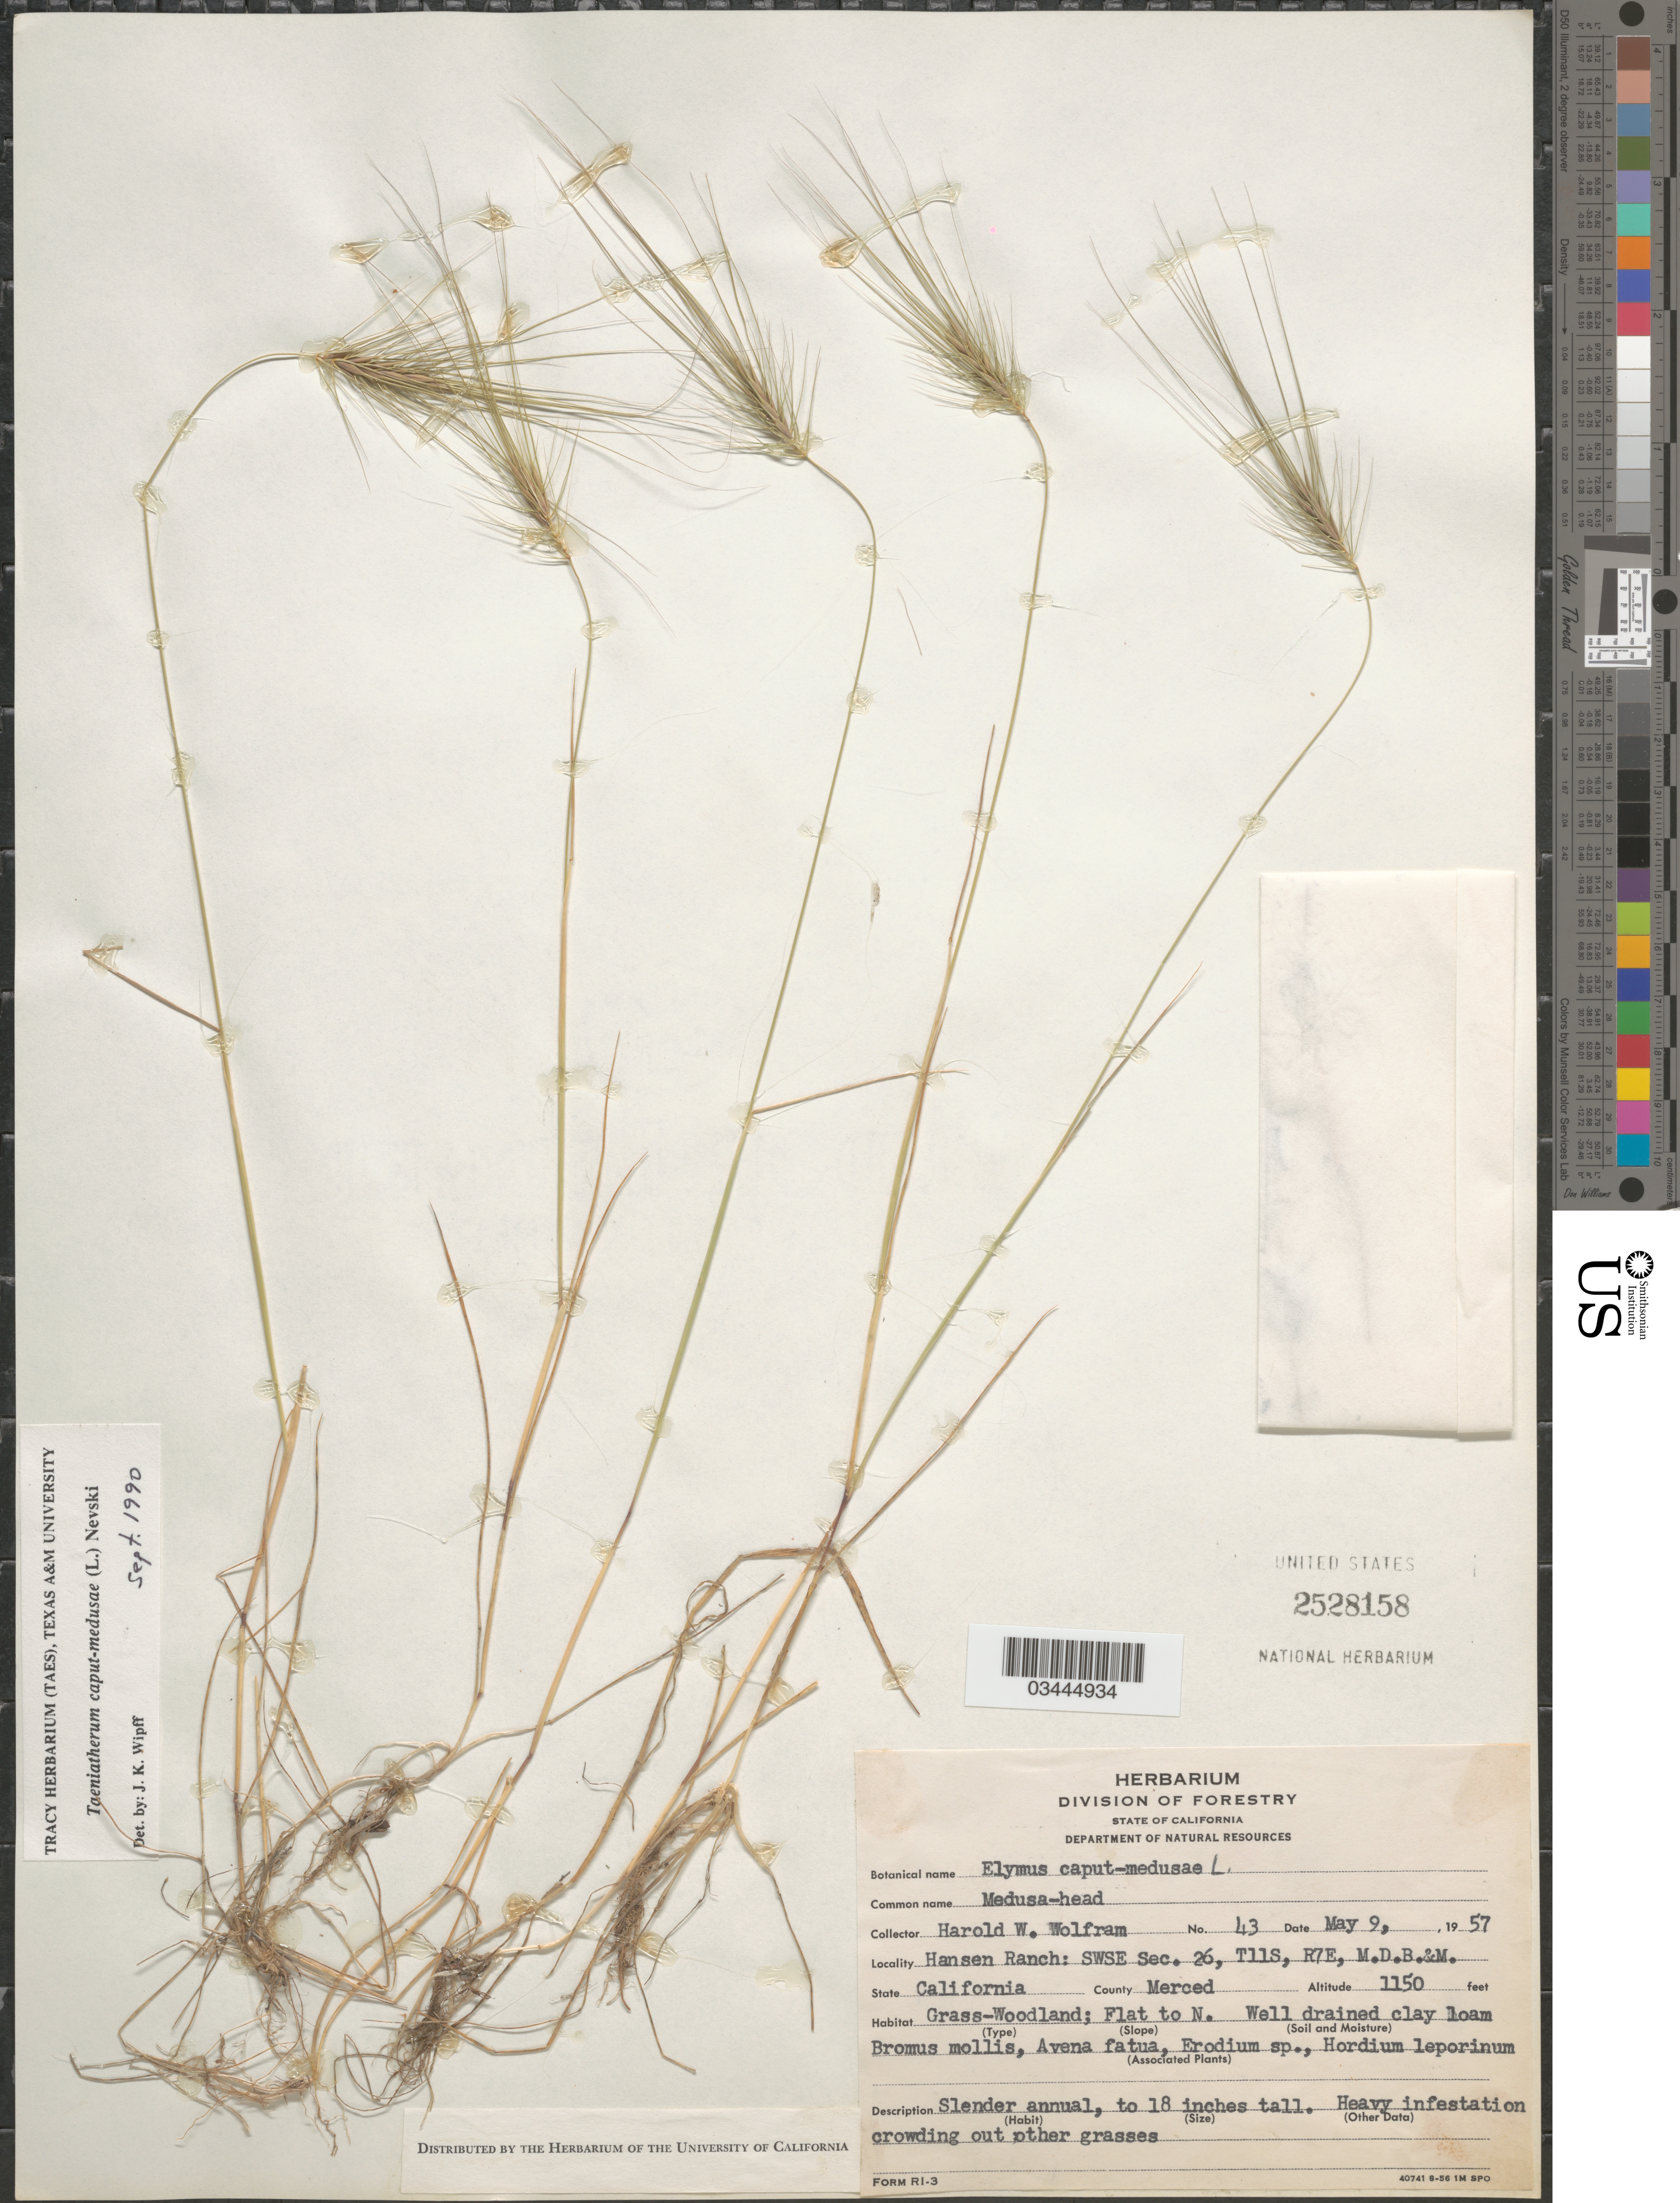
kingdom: Plantae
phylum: Tracheophyta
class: Liliopsida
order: Poales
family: Poaceae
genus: Taeniatherum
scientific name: Taeniatherum caput-medusae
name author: L.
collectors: H. Wolfram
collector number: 43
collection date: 1957-05-09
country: United States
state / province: California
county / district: Merced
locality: Hansen Ranch: SWSE Sec. 26, T11S, R7E, M.D.B.&.M. County Merced. Grass-Woodland; Flat to N. Well drained clay loam.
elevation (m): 351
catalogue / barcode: US 2528158